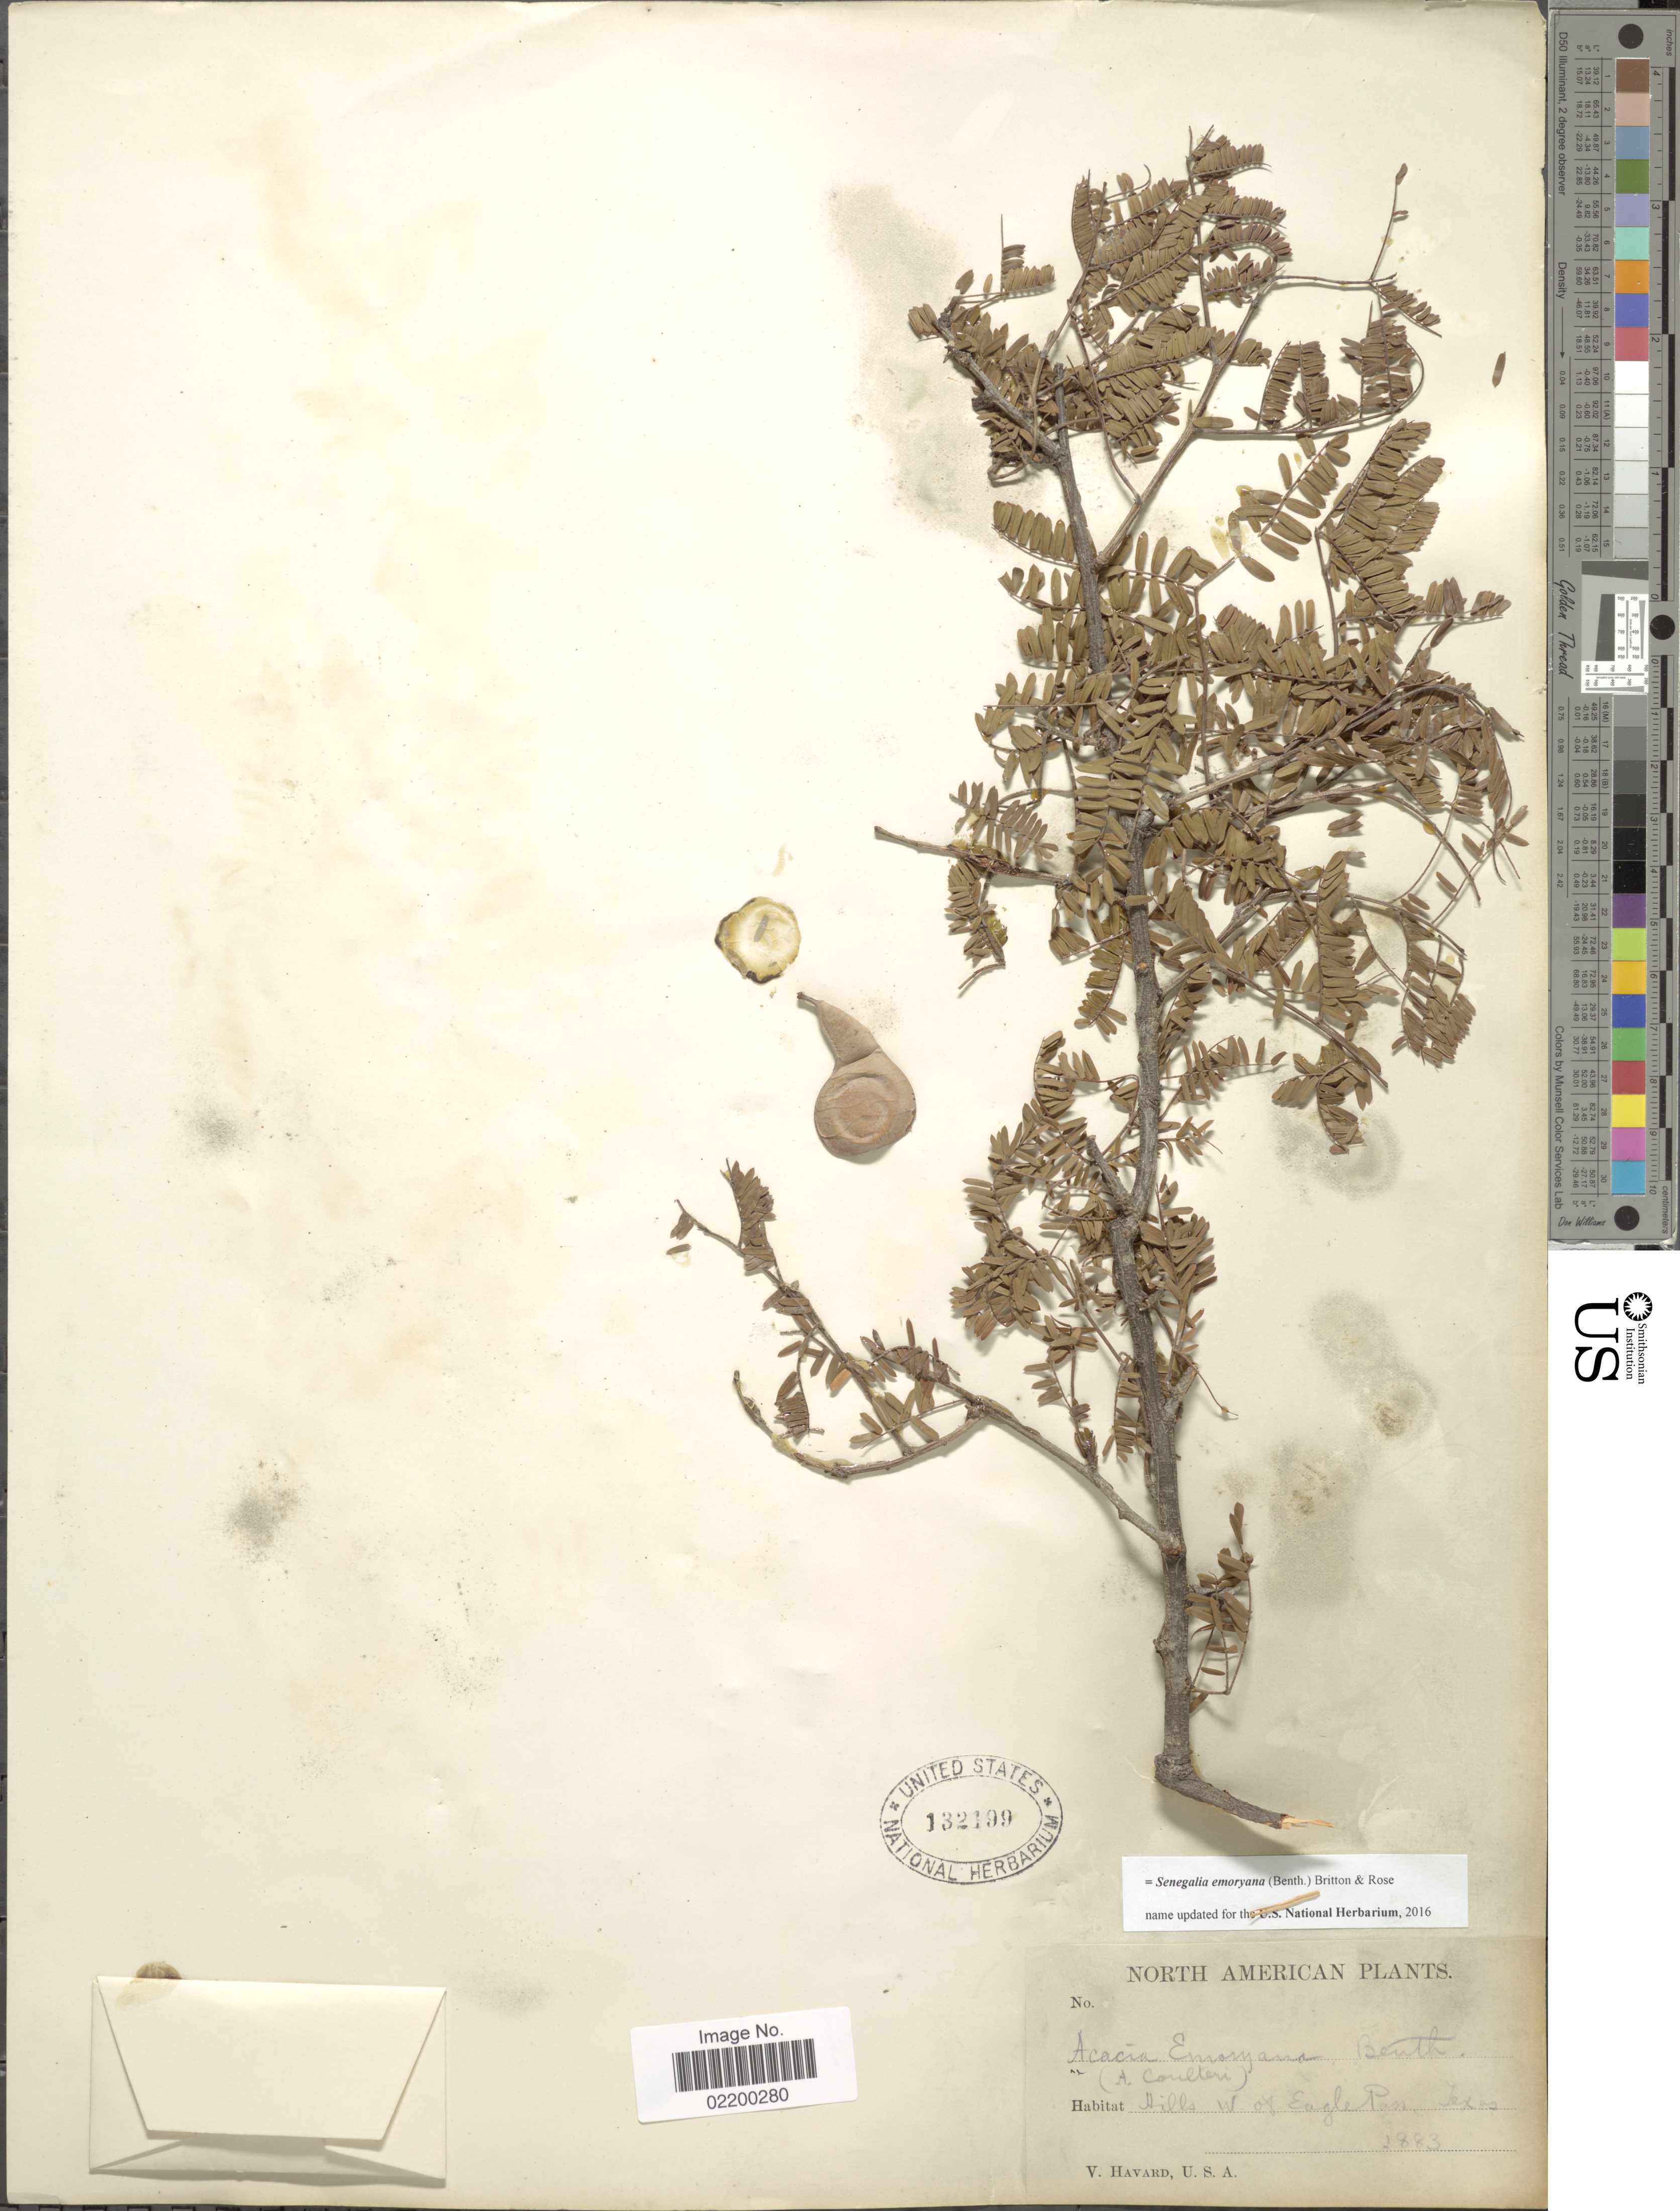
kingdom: Plantae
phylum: Tracheophyta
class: Magnoliopsida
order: Fabales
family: Fabaceae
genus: Senegalia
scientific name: Senegalia emoryana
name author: (Benth.) Britton & Rose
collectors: V. Havard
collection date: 1883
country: United States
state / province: Texas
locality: Hills W. of Eagle Pass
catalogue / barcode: US 132199